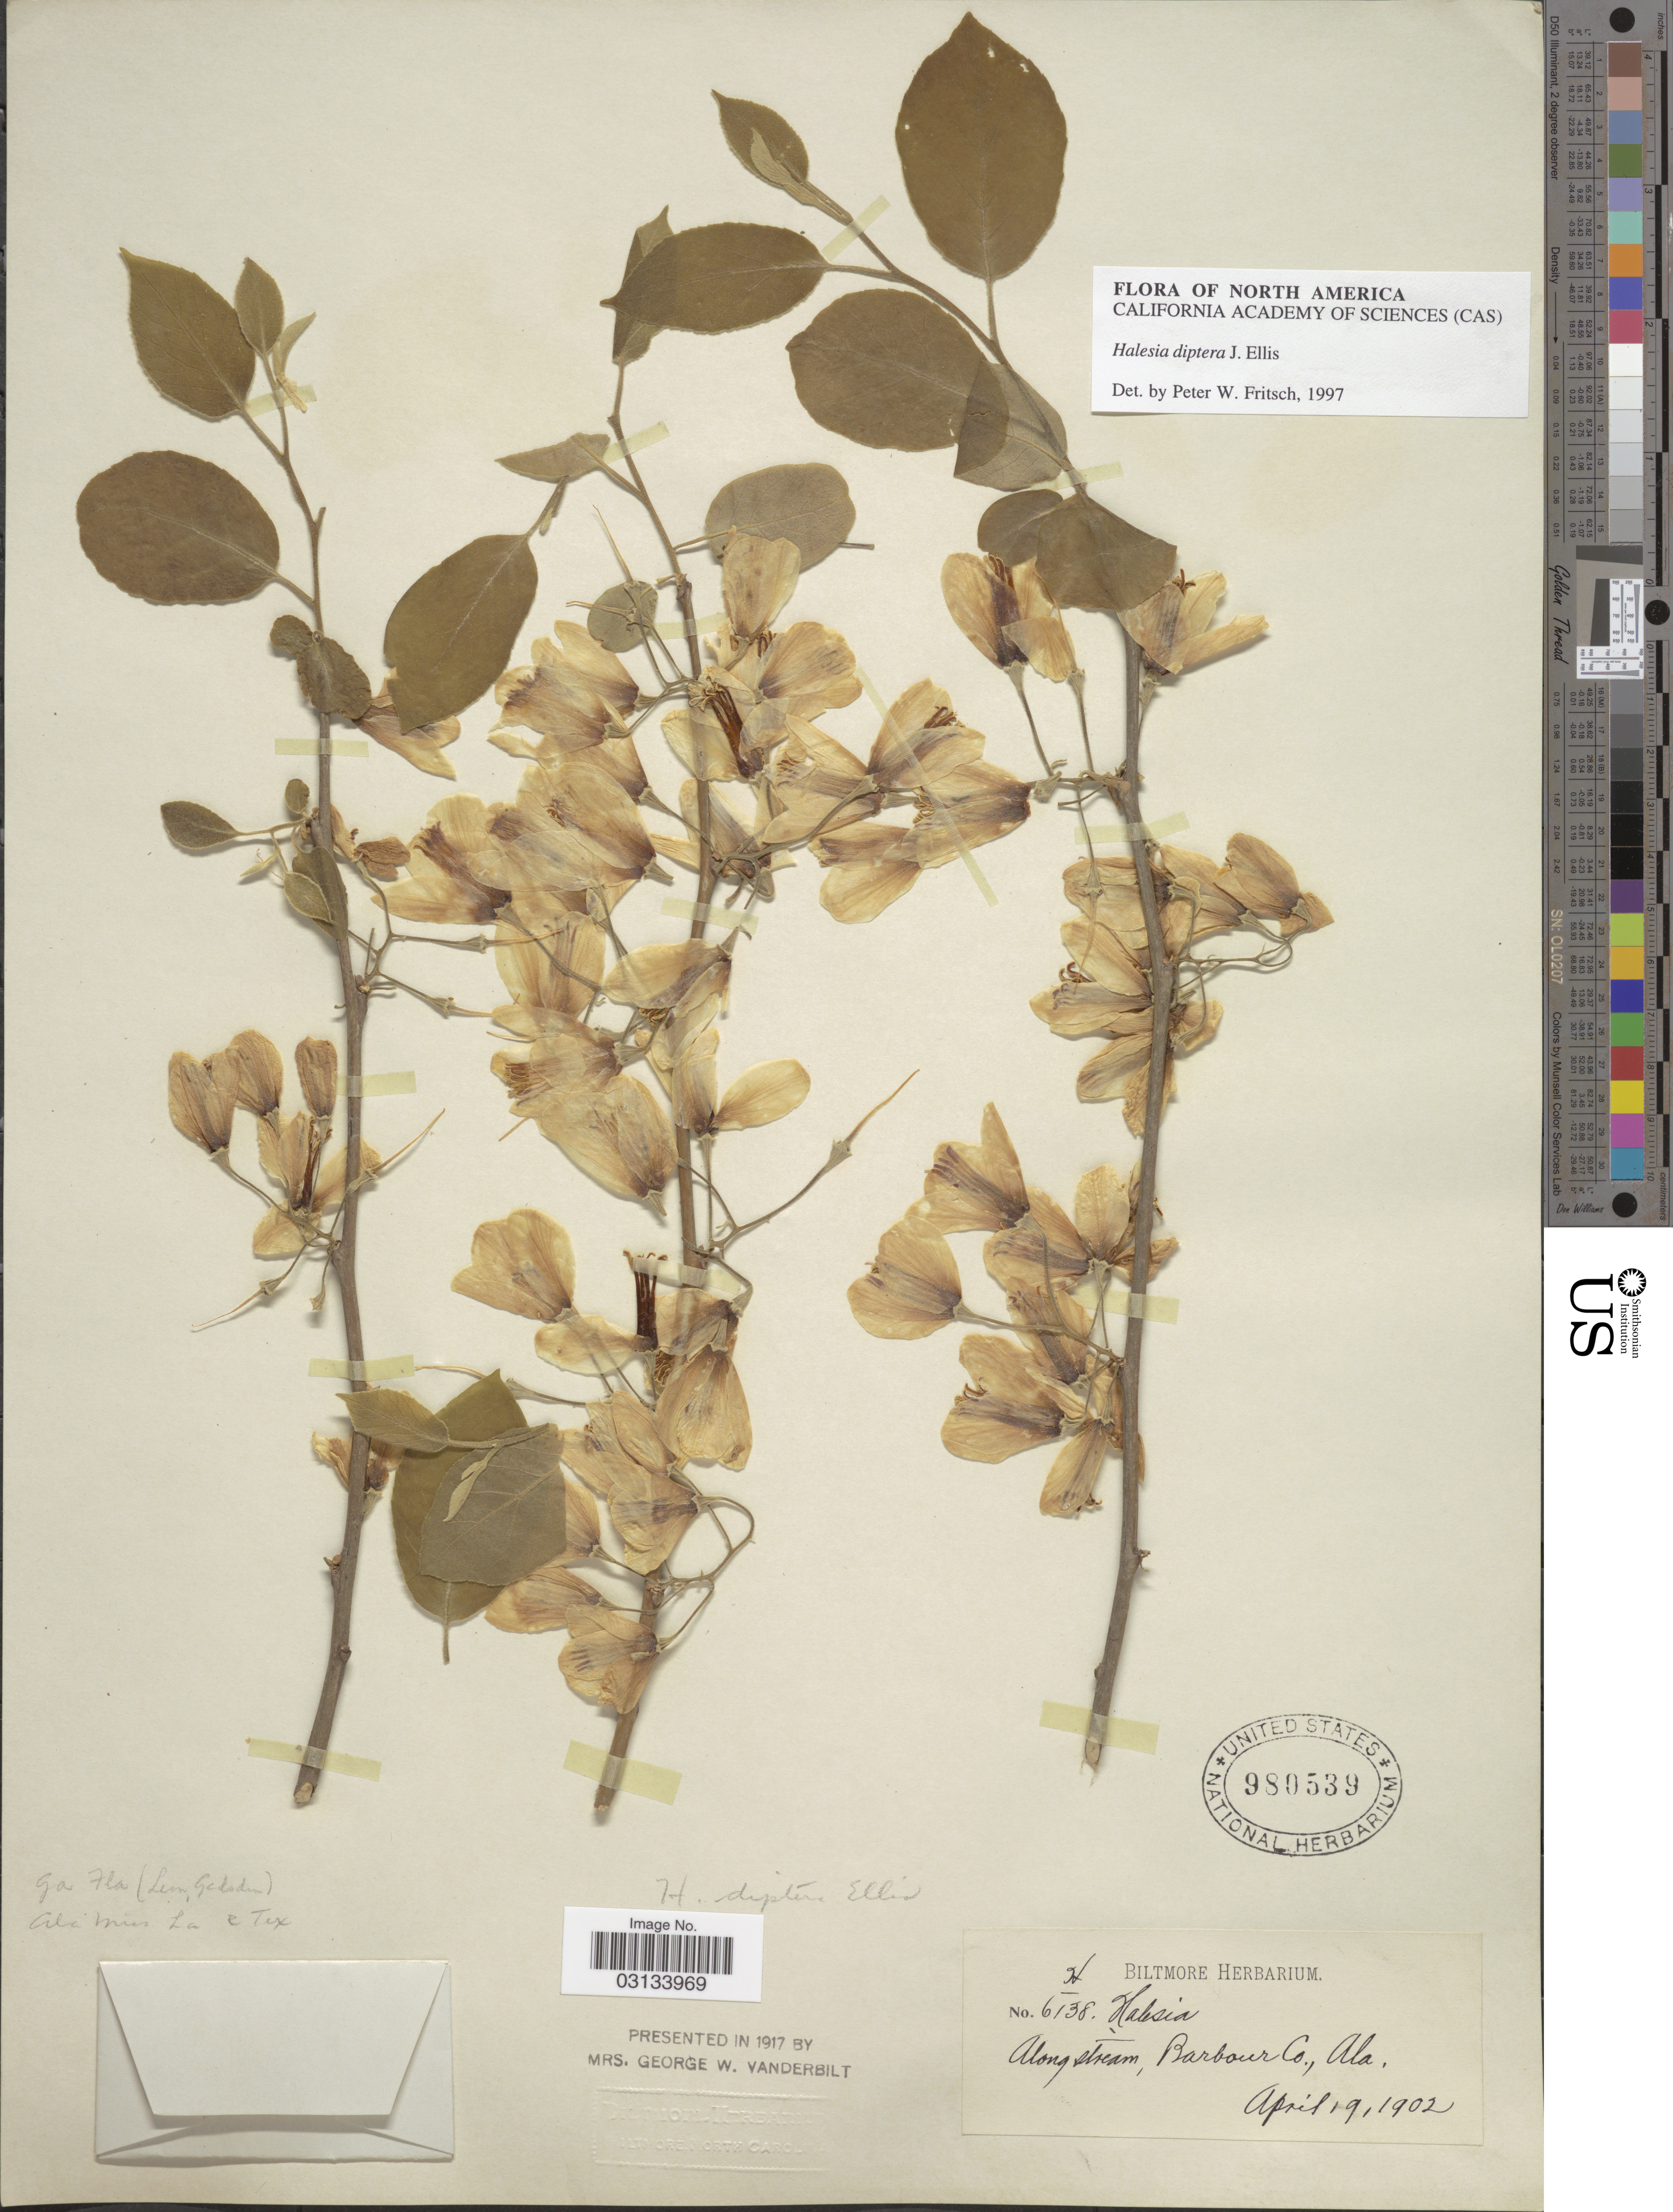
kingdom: Plantae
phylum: Tracheophyta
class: Magnoliopsida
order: Ericales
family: Styracaceae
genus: Halesia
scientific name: Halesia diptera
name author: J. Ellis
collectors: ex herb. Biltmore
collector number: H/6138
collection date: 1902-04-19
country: United States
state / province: Alabama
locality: Along stream, Barbour Co., Ala.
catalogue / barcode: US 980539